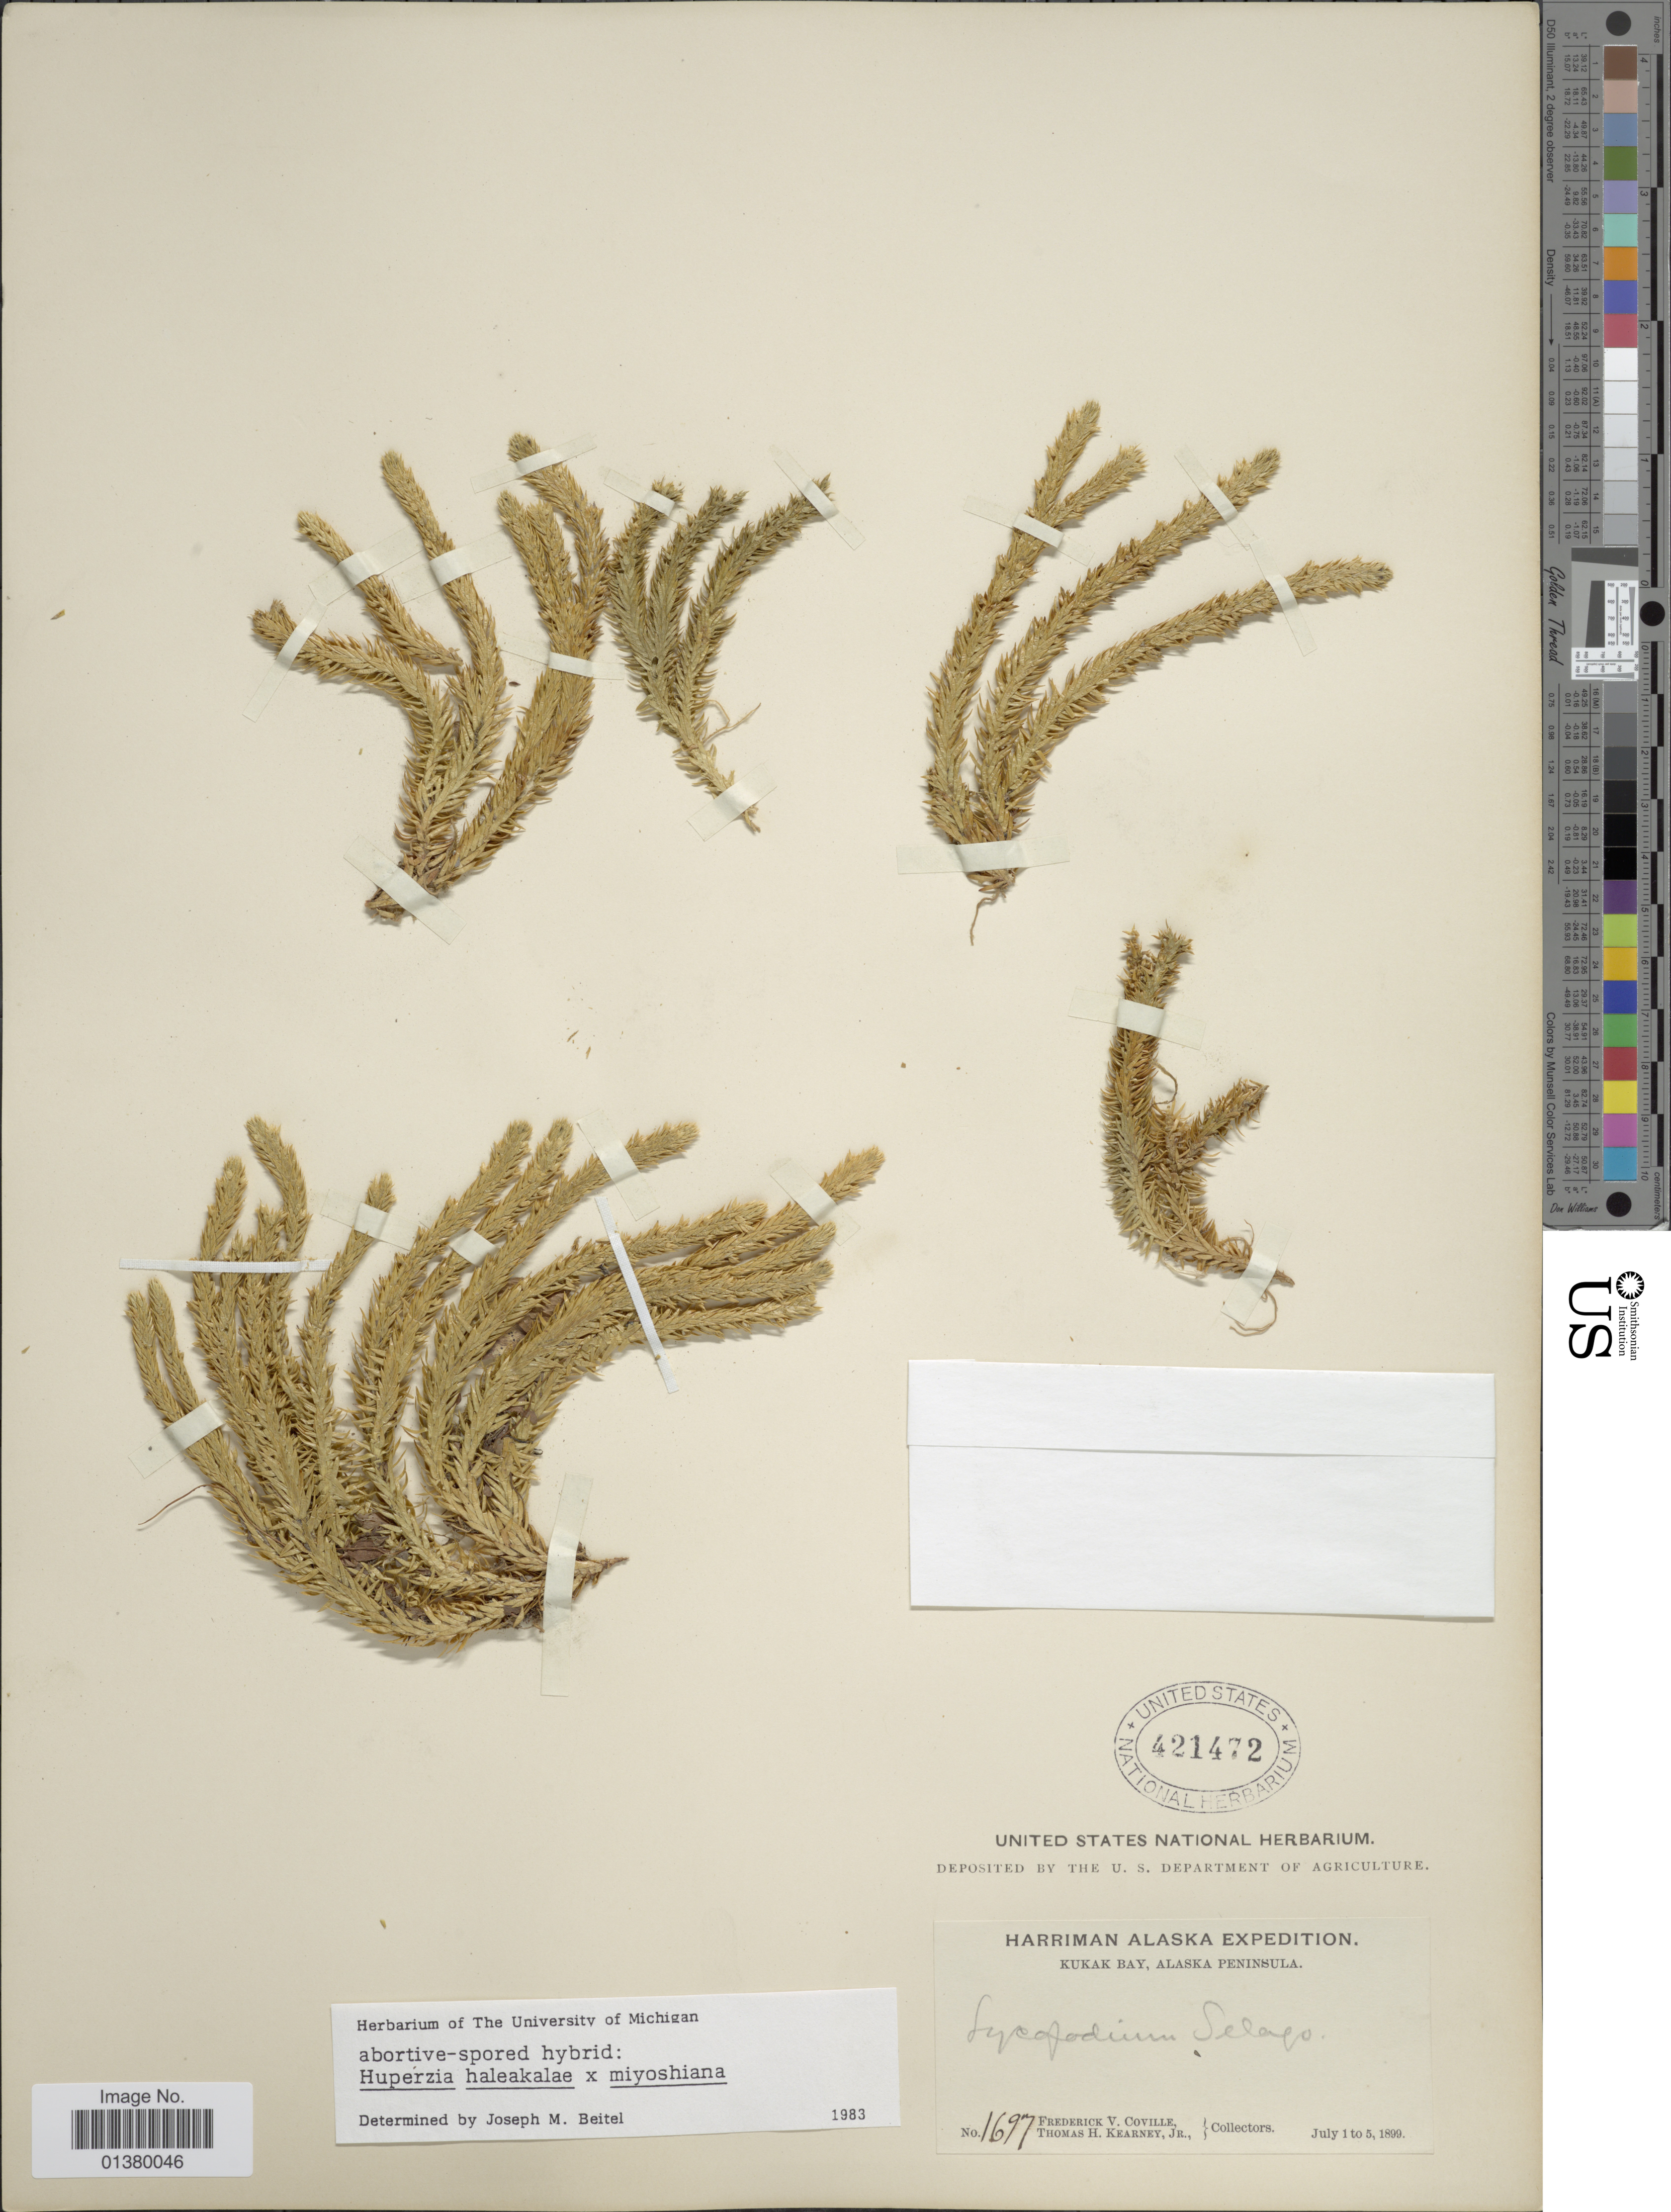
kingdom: Plantae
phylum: Tracheophyta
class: Lycopodiopsida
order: Lycopodiales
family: Lycopodiaceae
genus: Huperzia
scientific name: Huperzia haleakalae x H. miyoshiana (Makino) Ching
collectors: F. V. Coville & T. H. Kearney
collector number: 1697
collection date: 1899-07-01/1899-07-07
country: United States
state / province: Alaska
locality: Kukak Bay, Alaska Peninsula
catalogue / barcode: US 421472